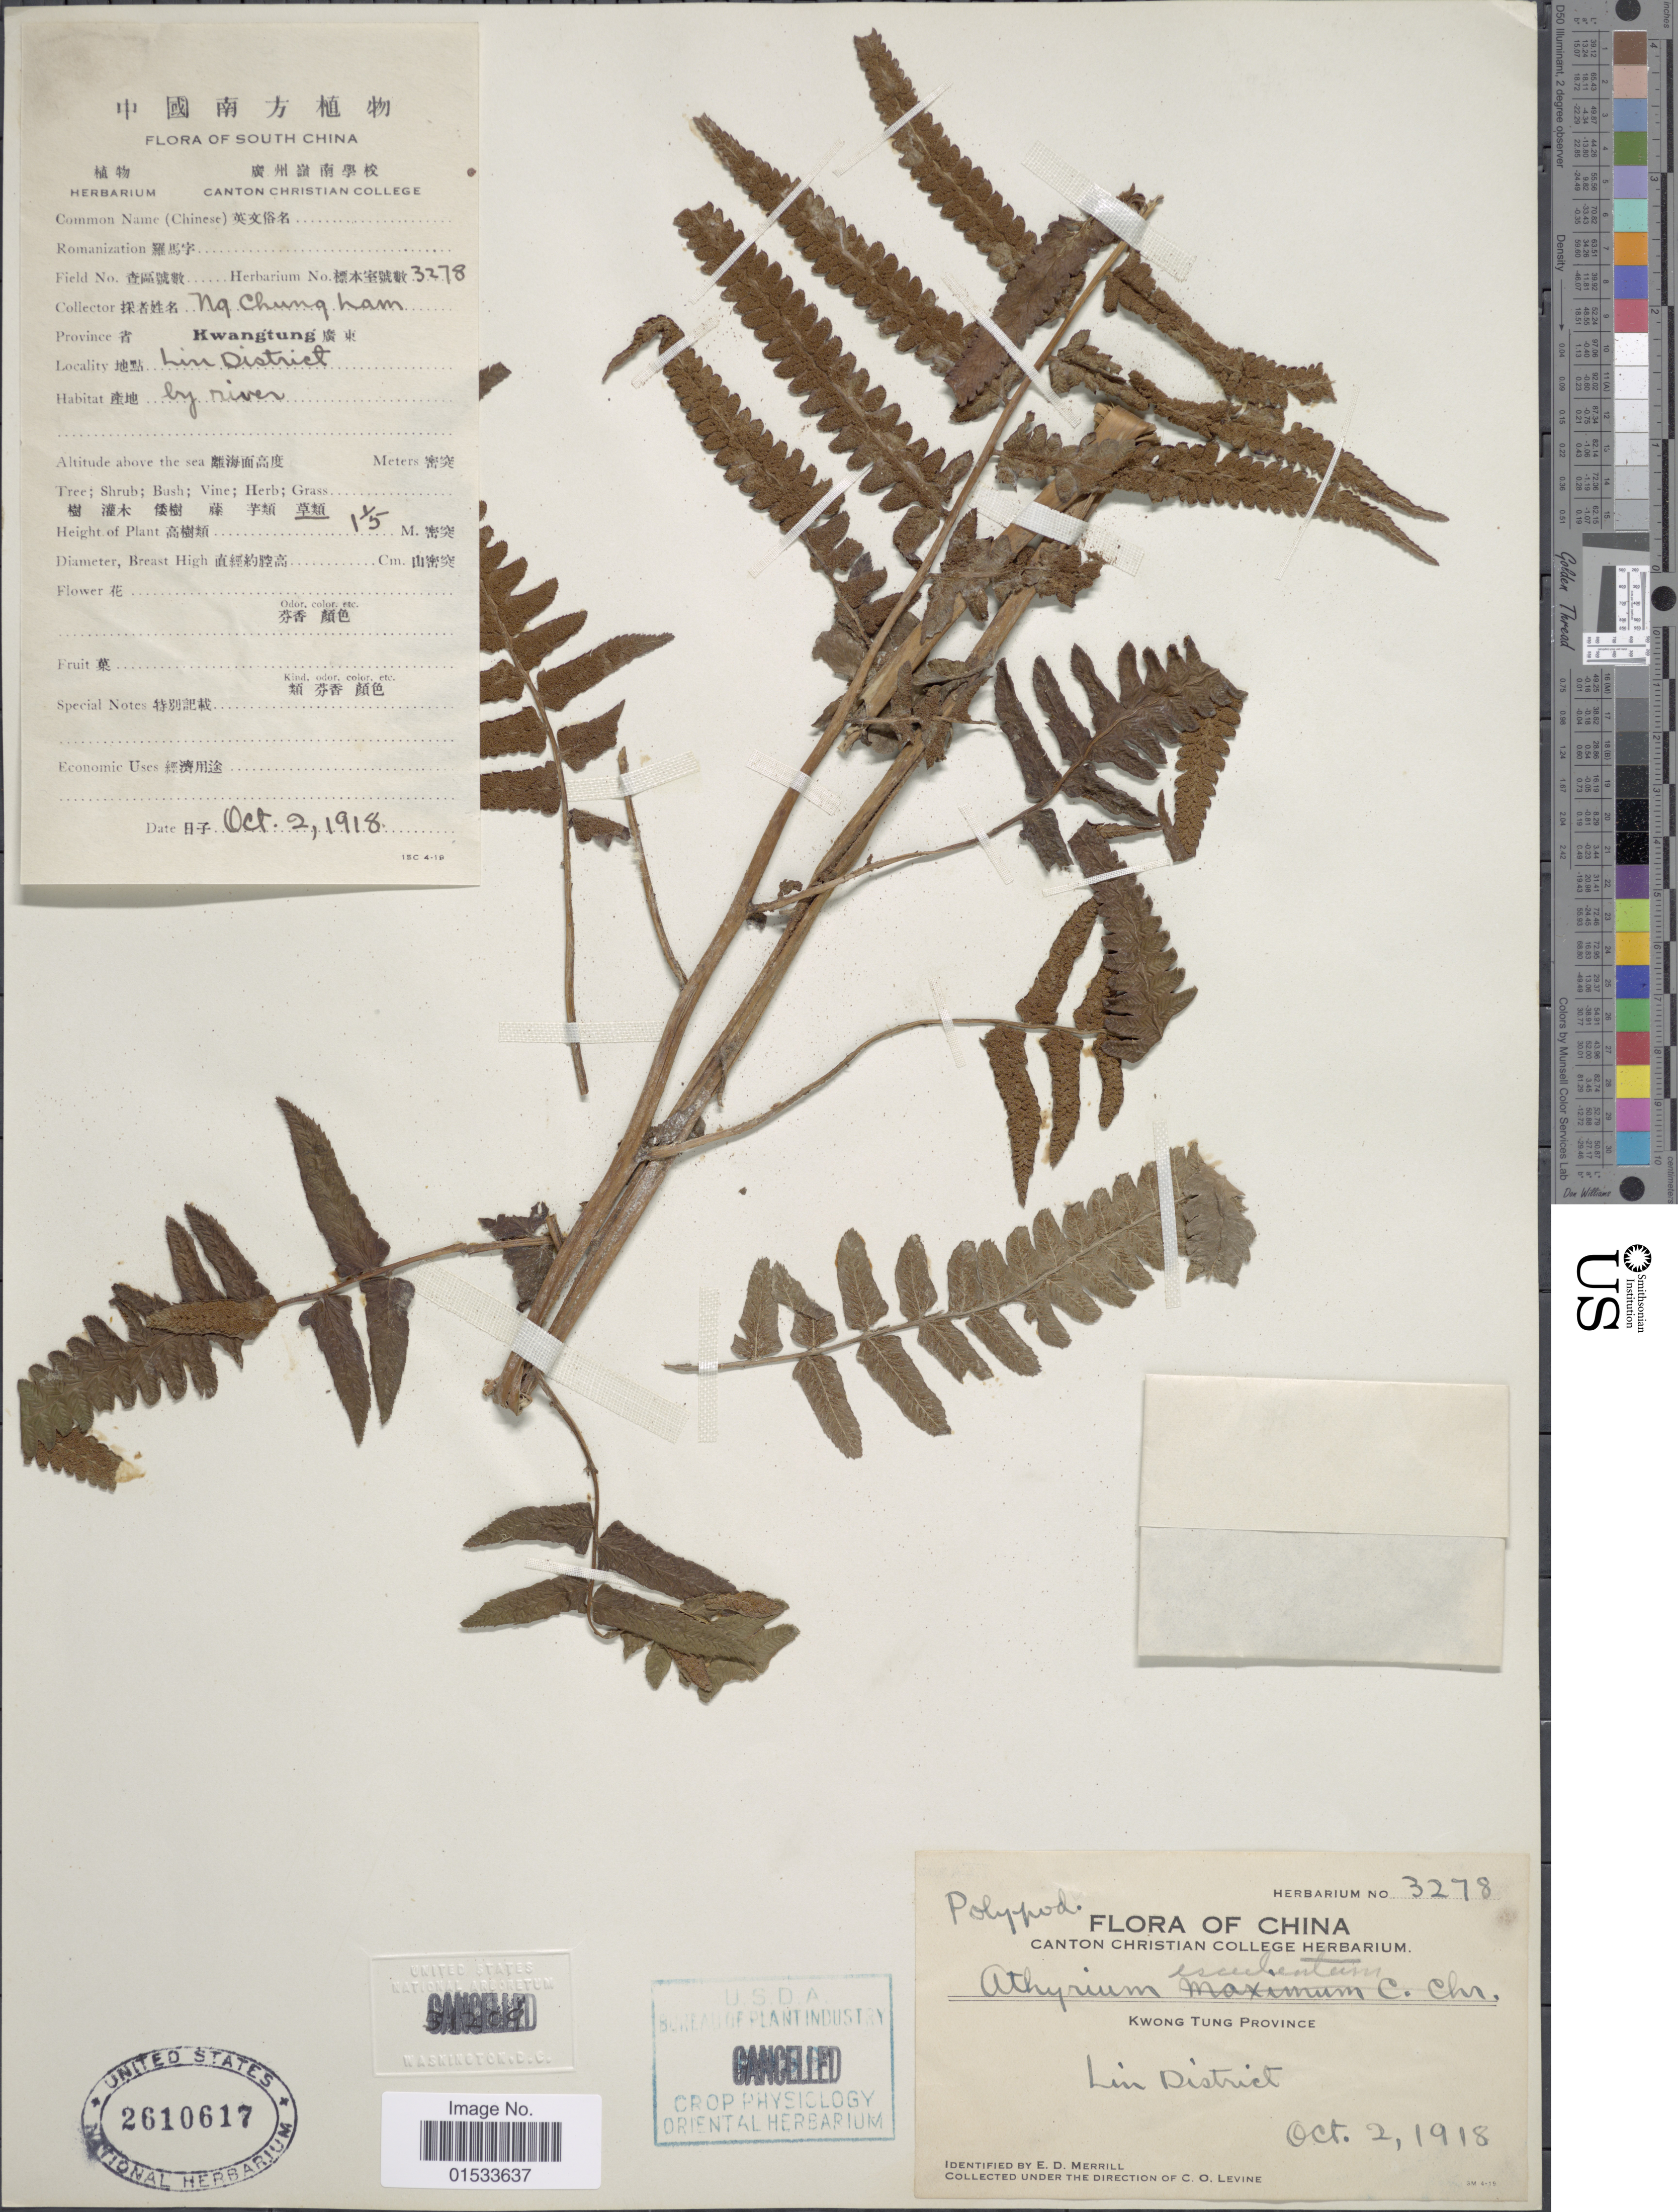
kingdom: Plantae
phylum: Tracheophyta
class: Polypodiopsida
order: Polypodiales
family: Athyriaceae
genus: Diplazium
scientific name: Diplazium esculentum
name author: (Retz.) Sw.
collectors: C. O. Levine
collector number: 3278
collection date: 1918-10-02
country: China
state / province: Guangdong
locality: South China, Kwong Tung Province, Lin District,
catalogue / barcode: US 2610617